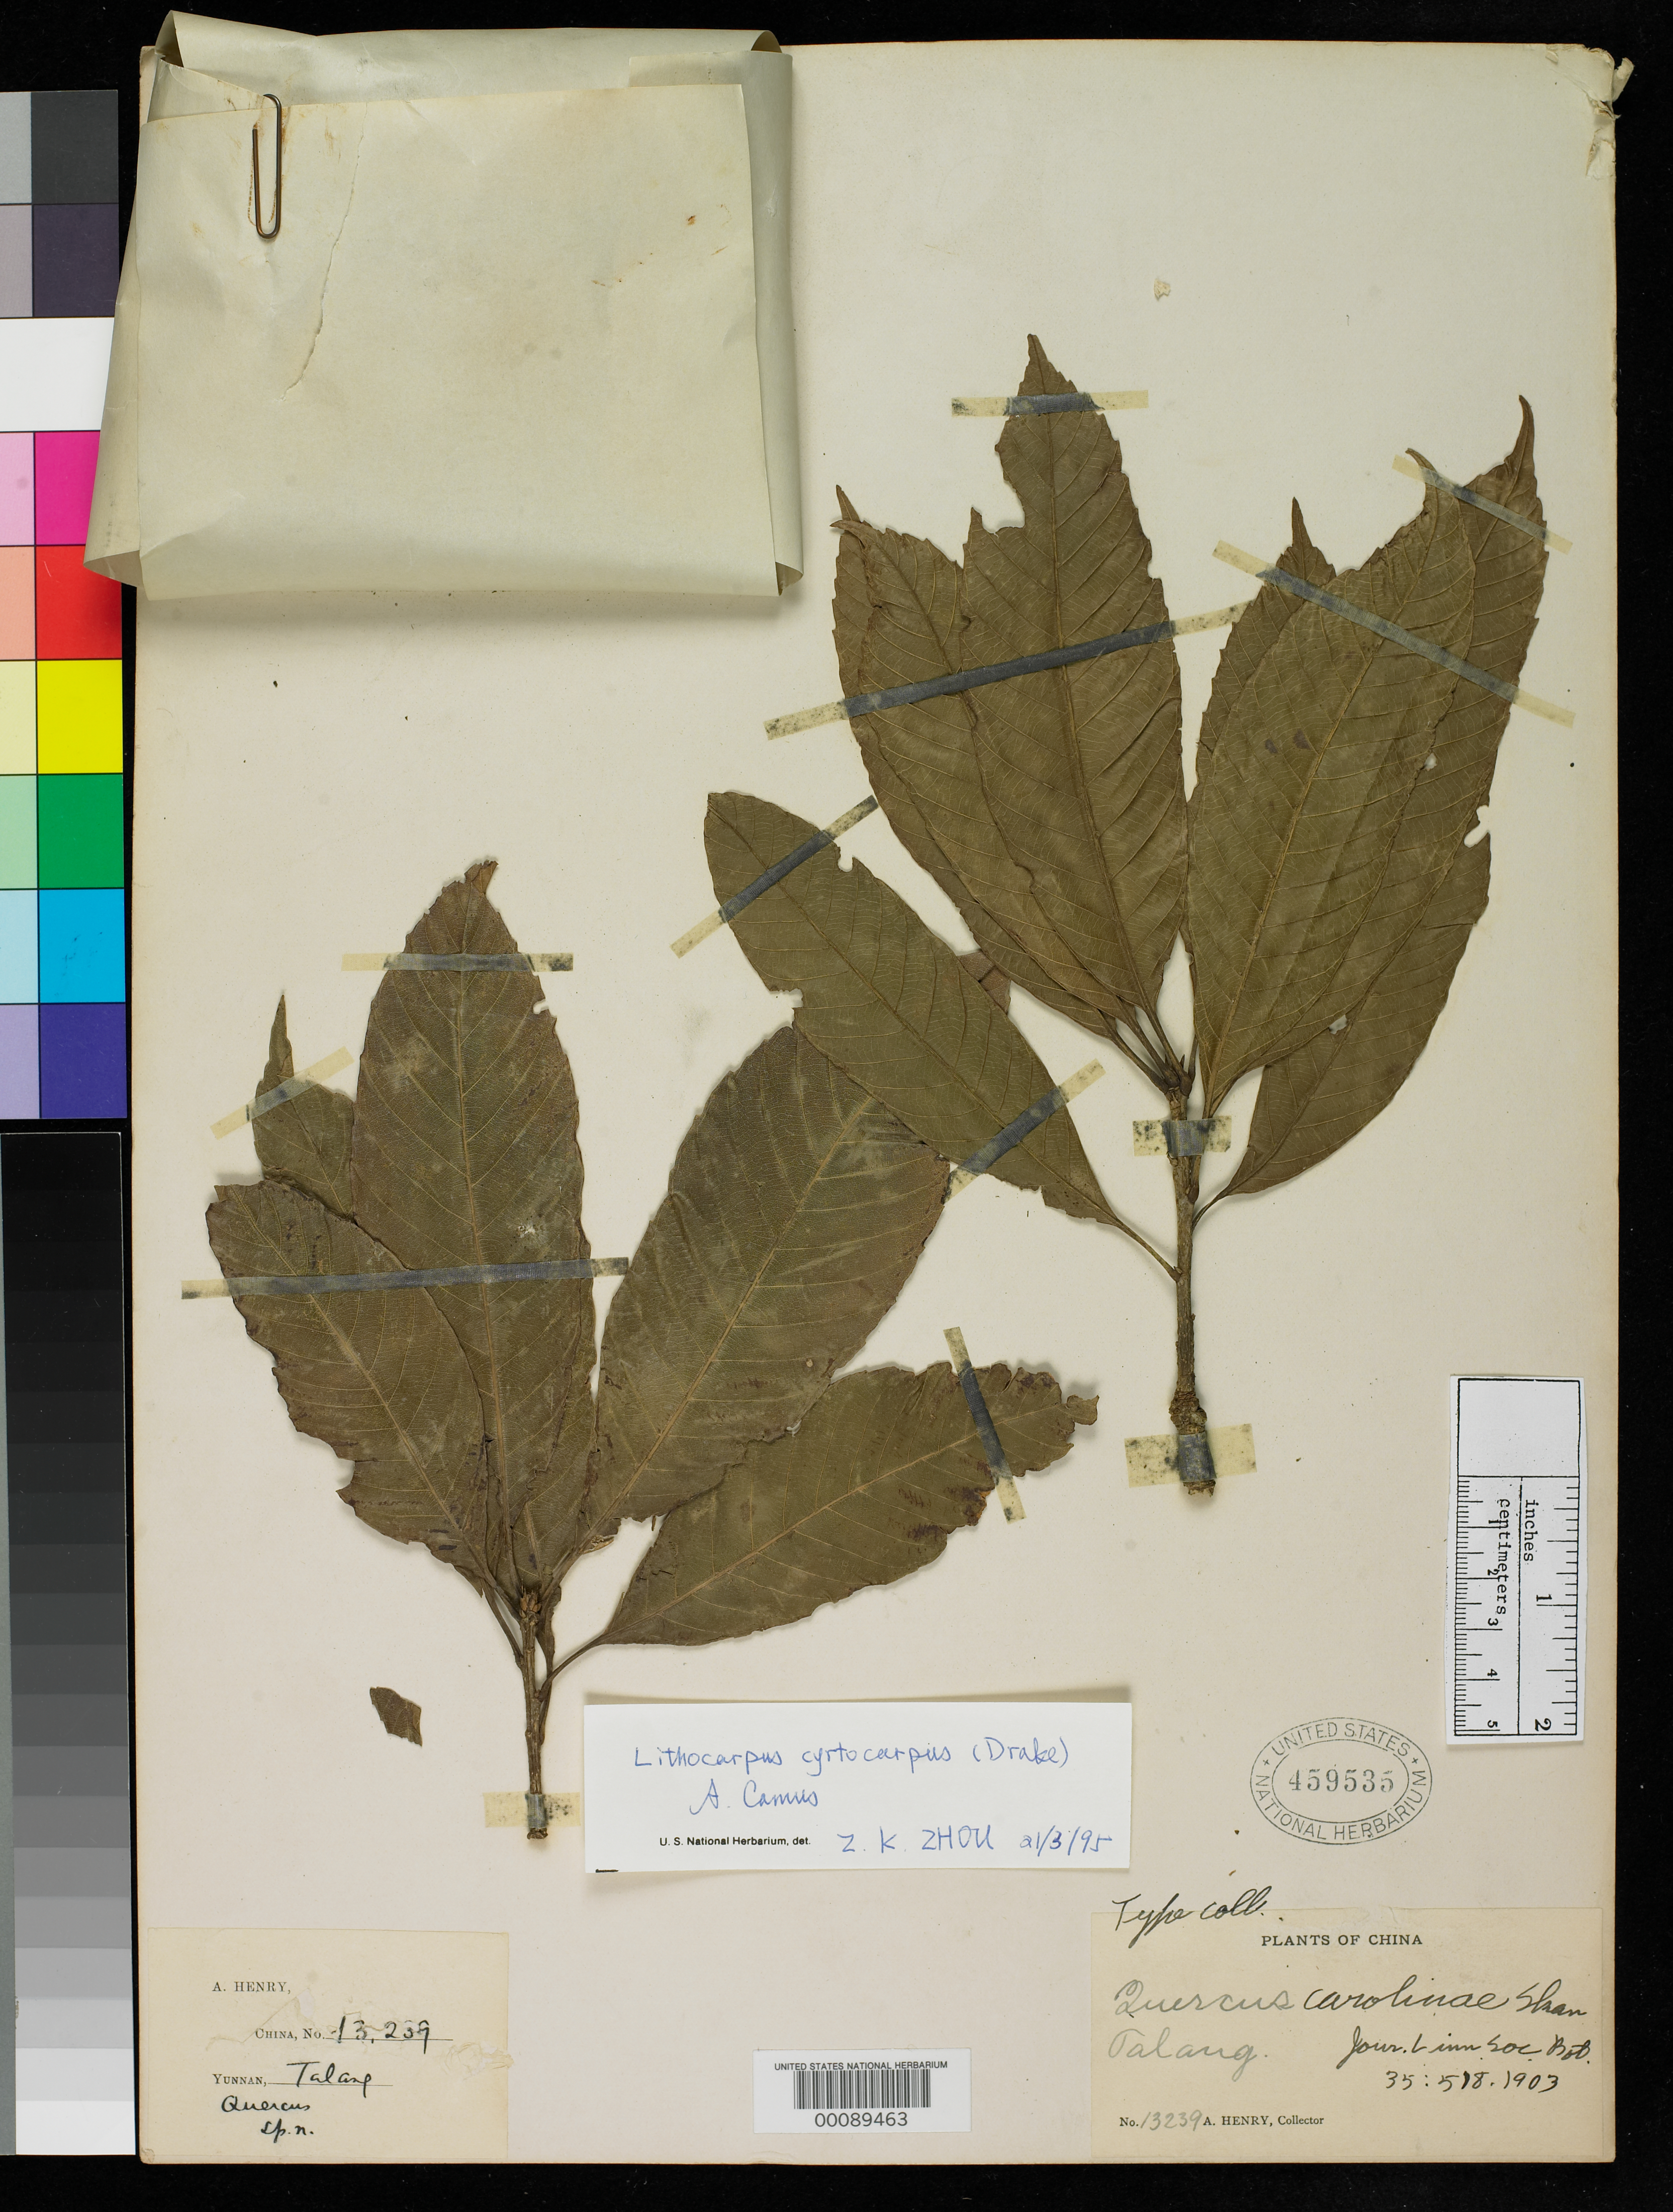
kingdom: Plantae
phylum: Tracheophyta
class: Magnoliopsida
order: Fagales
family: Fagaceae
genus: Quercus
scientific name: Quercus carolinae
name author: Skan ex Dunn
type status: Isotype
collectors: A. Henry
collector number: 13239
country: China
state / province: Yunnan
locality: Talang.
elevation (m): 1829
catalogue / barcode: US 459535